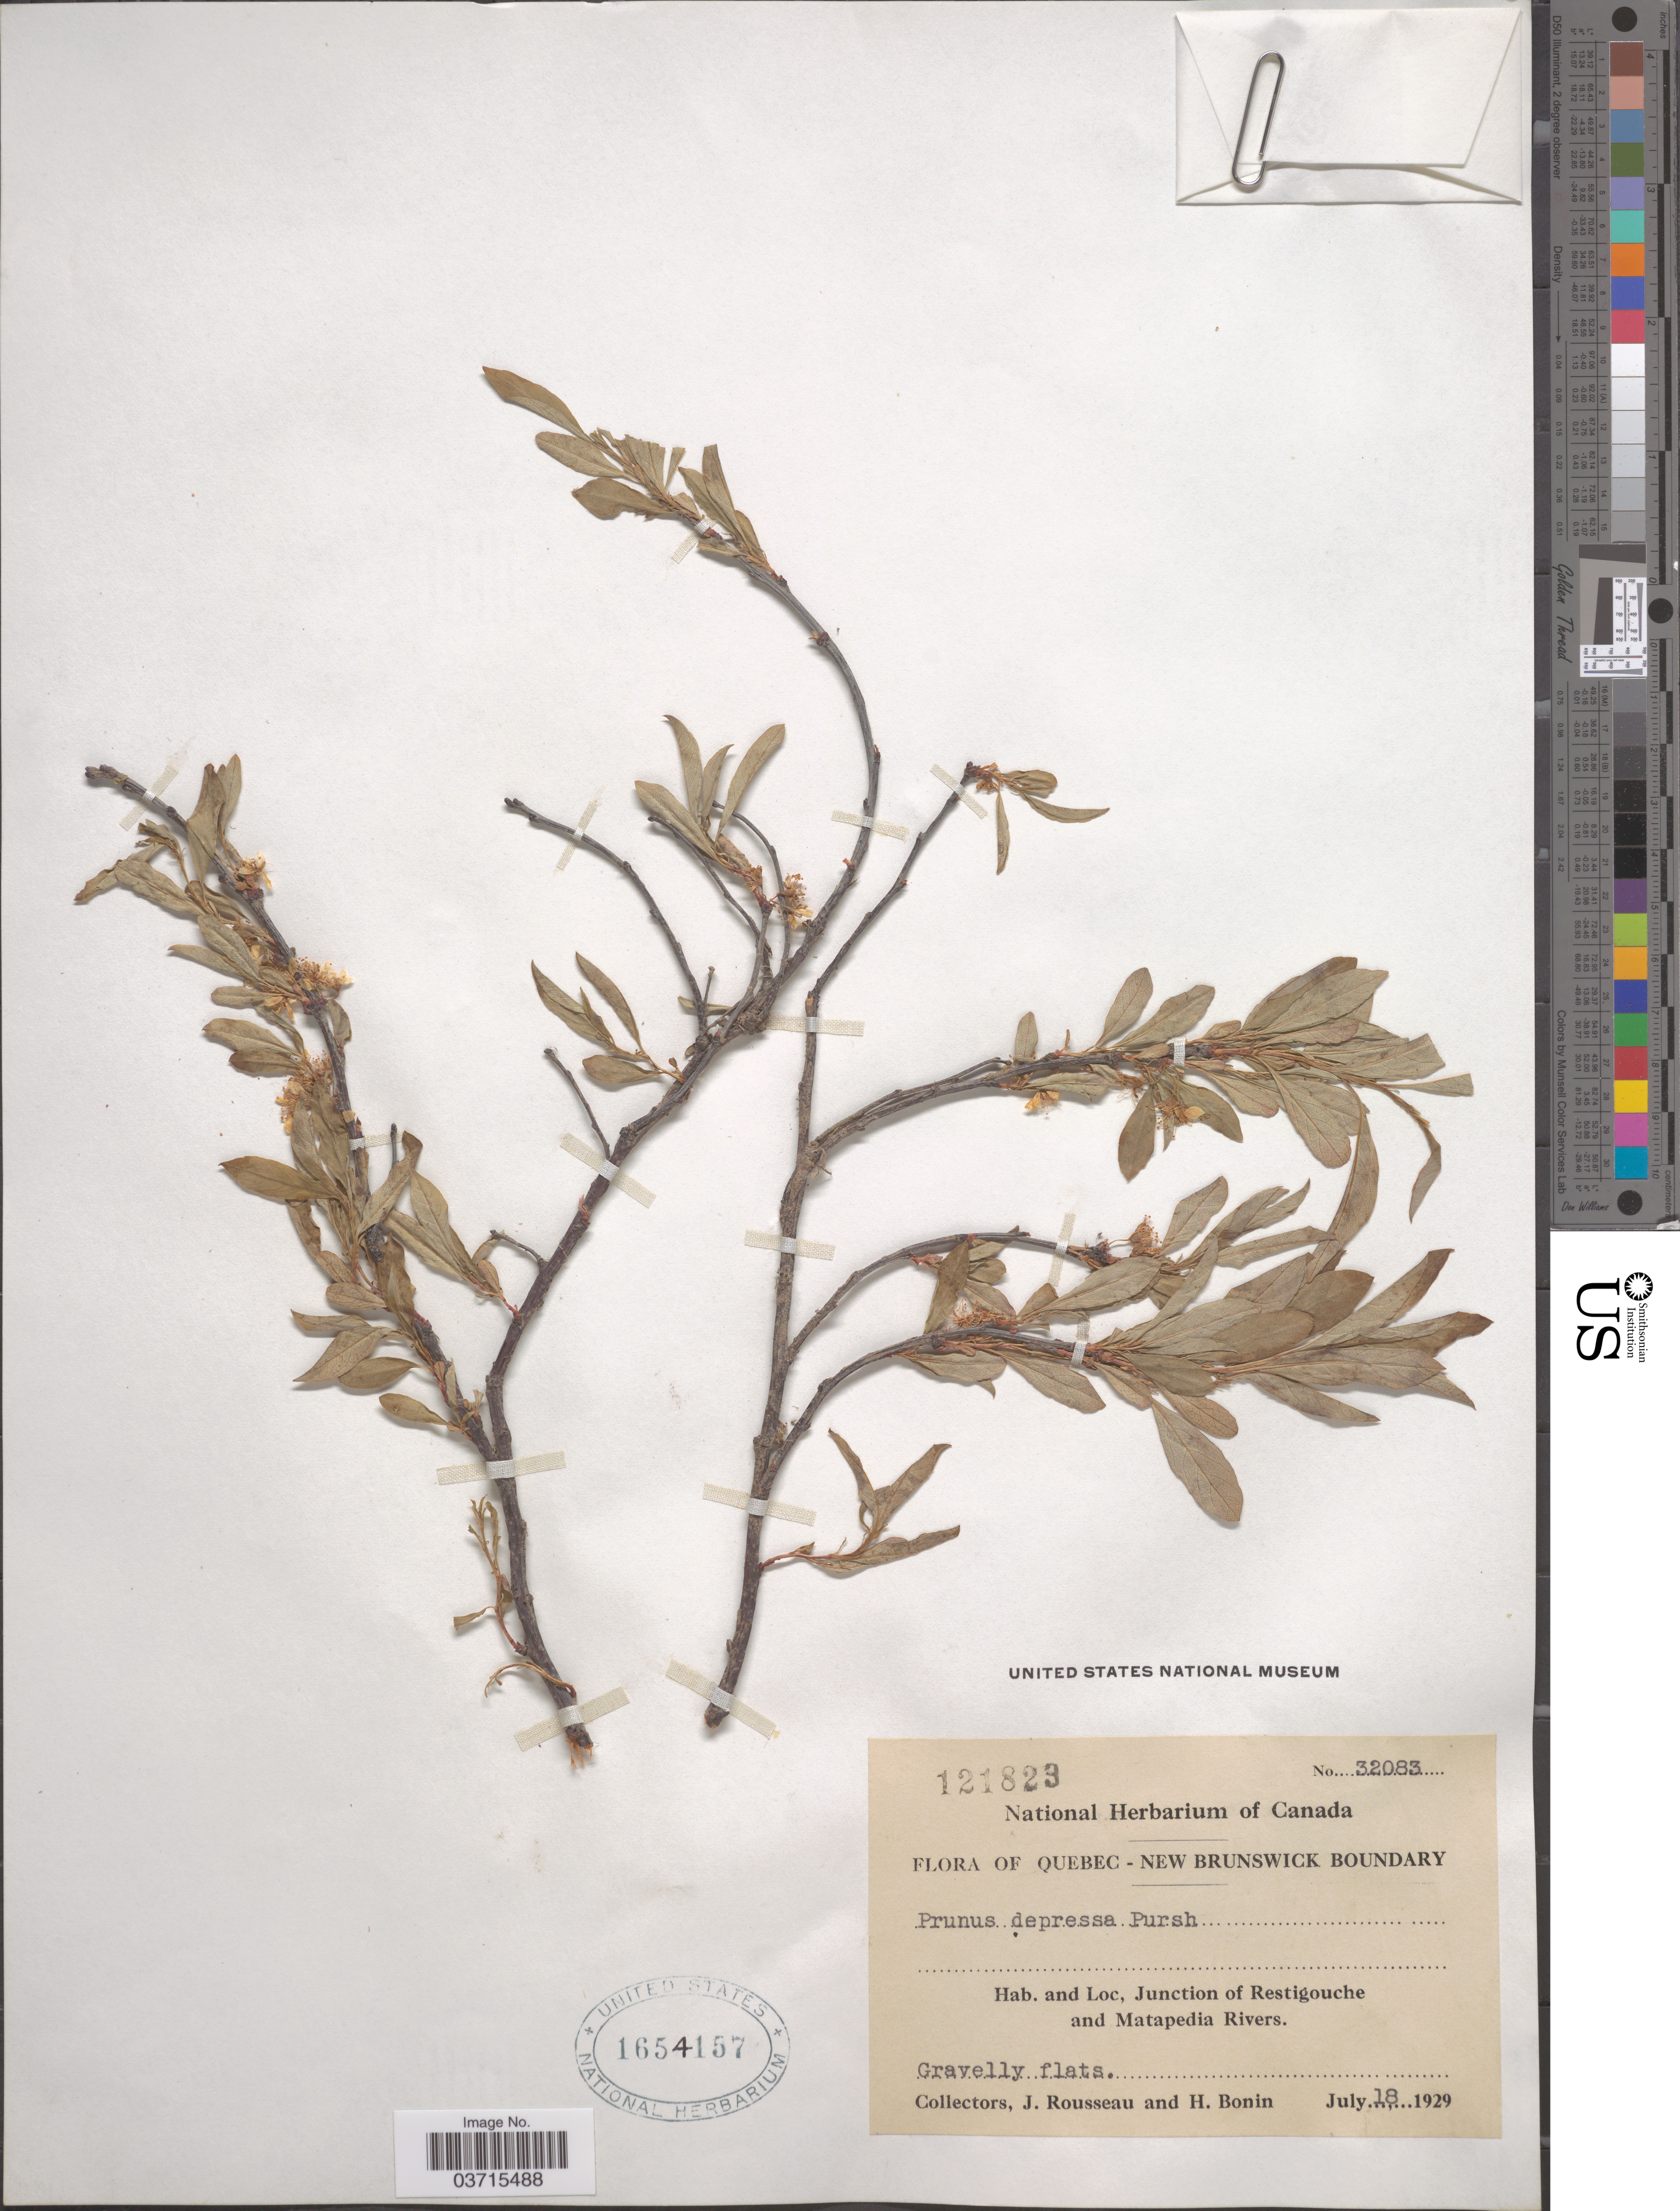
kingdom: Plantae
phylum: Tracheophyta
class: Magnoliopsida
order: Rosales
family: Rosaceae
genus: Prunus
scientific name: Prunus depressa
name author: Pursh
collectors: J. Rousseau & H. Bonin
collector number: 32083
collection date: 1929-07-18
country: Canada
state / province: Quebec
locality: Quebec - New Brunswick Boundary. Junction of Restigouche and Matapedia Rivers.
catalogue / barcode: US 1654157